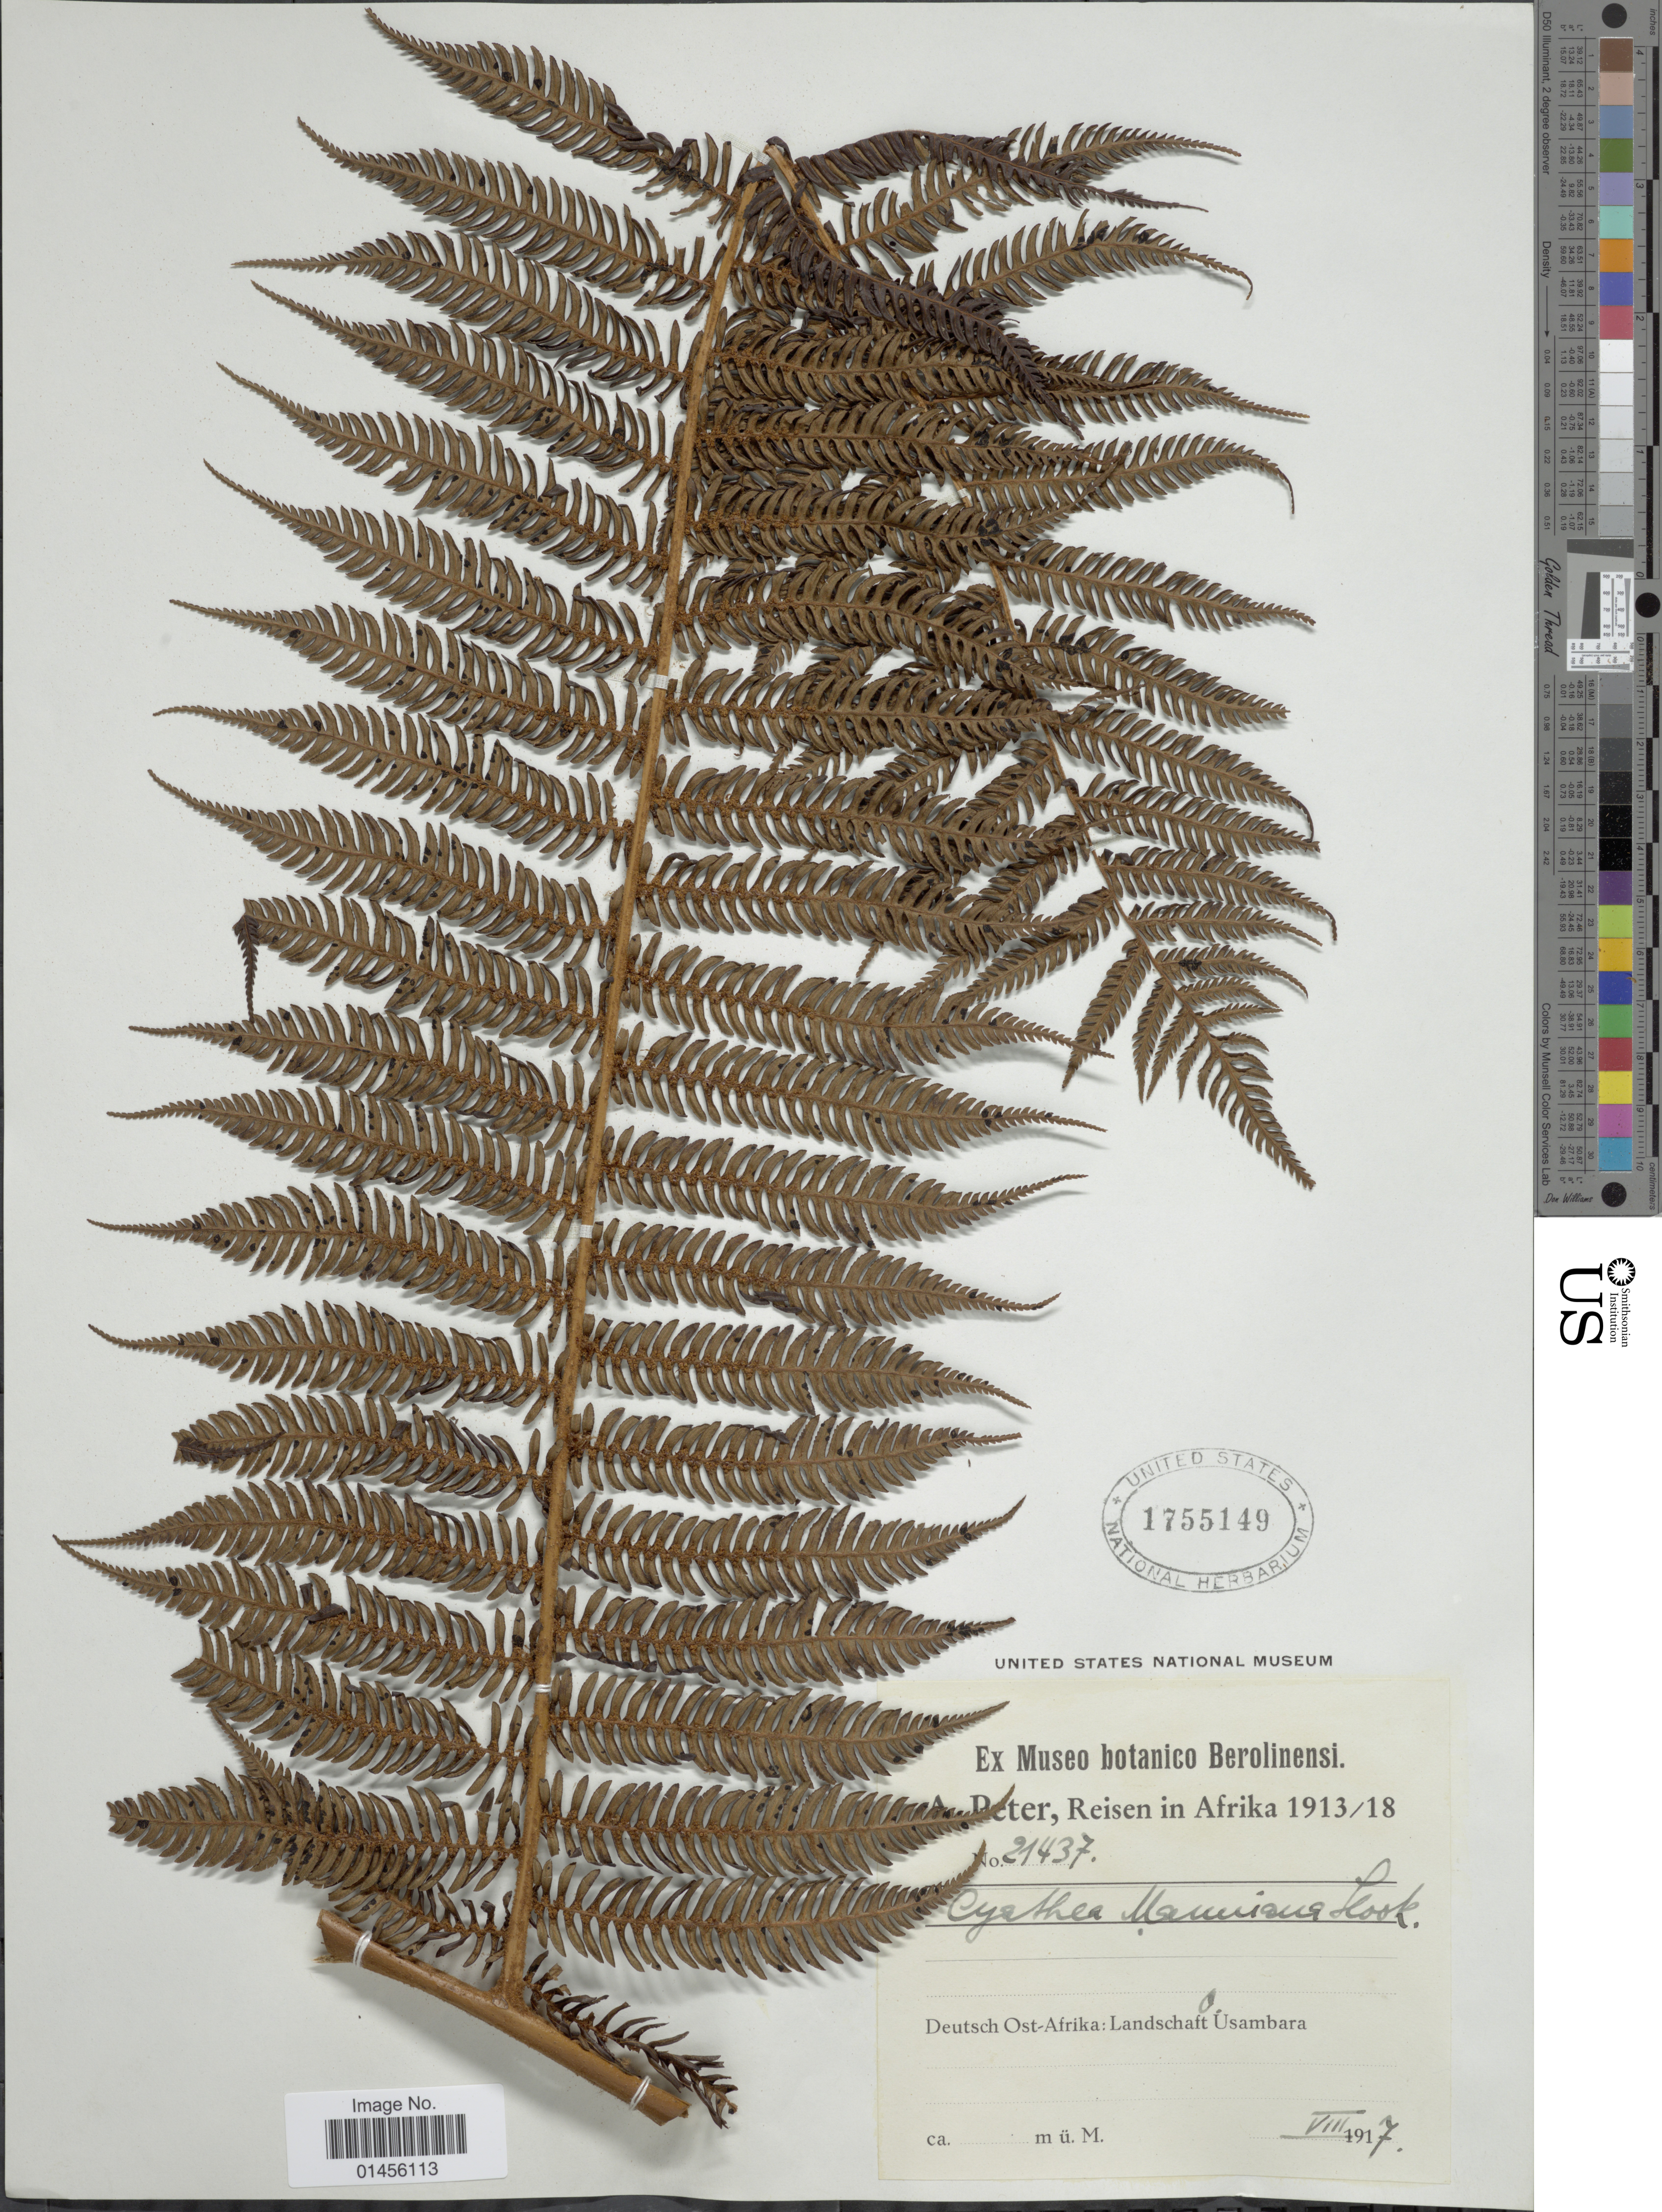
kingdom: Plantae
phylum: Tracheophyta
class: Polypodiopsida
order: Cyatheales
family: Cyatheaceae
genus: Alsophila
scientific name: Alsophila manniana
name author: (Hook.) R.M. Tryon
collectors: A. Peter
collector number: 21437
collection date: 1917-08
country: Tanzania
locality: Deutsch Ost-Afrika: landschaft O-Usambara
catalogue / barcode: US 1755149